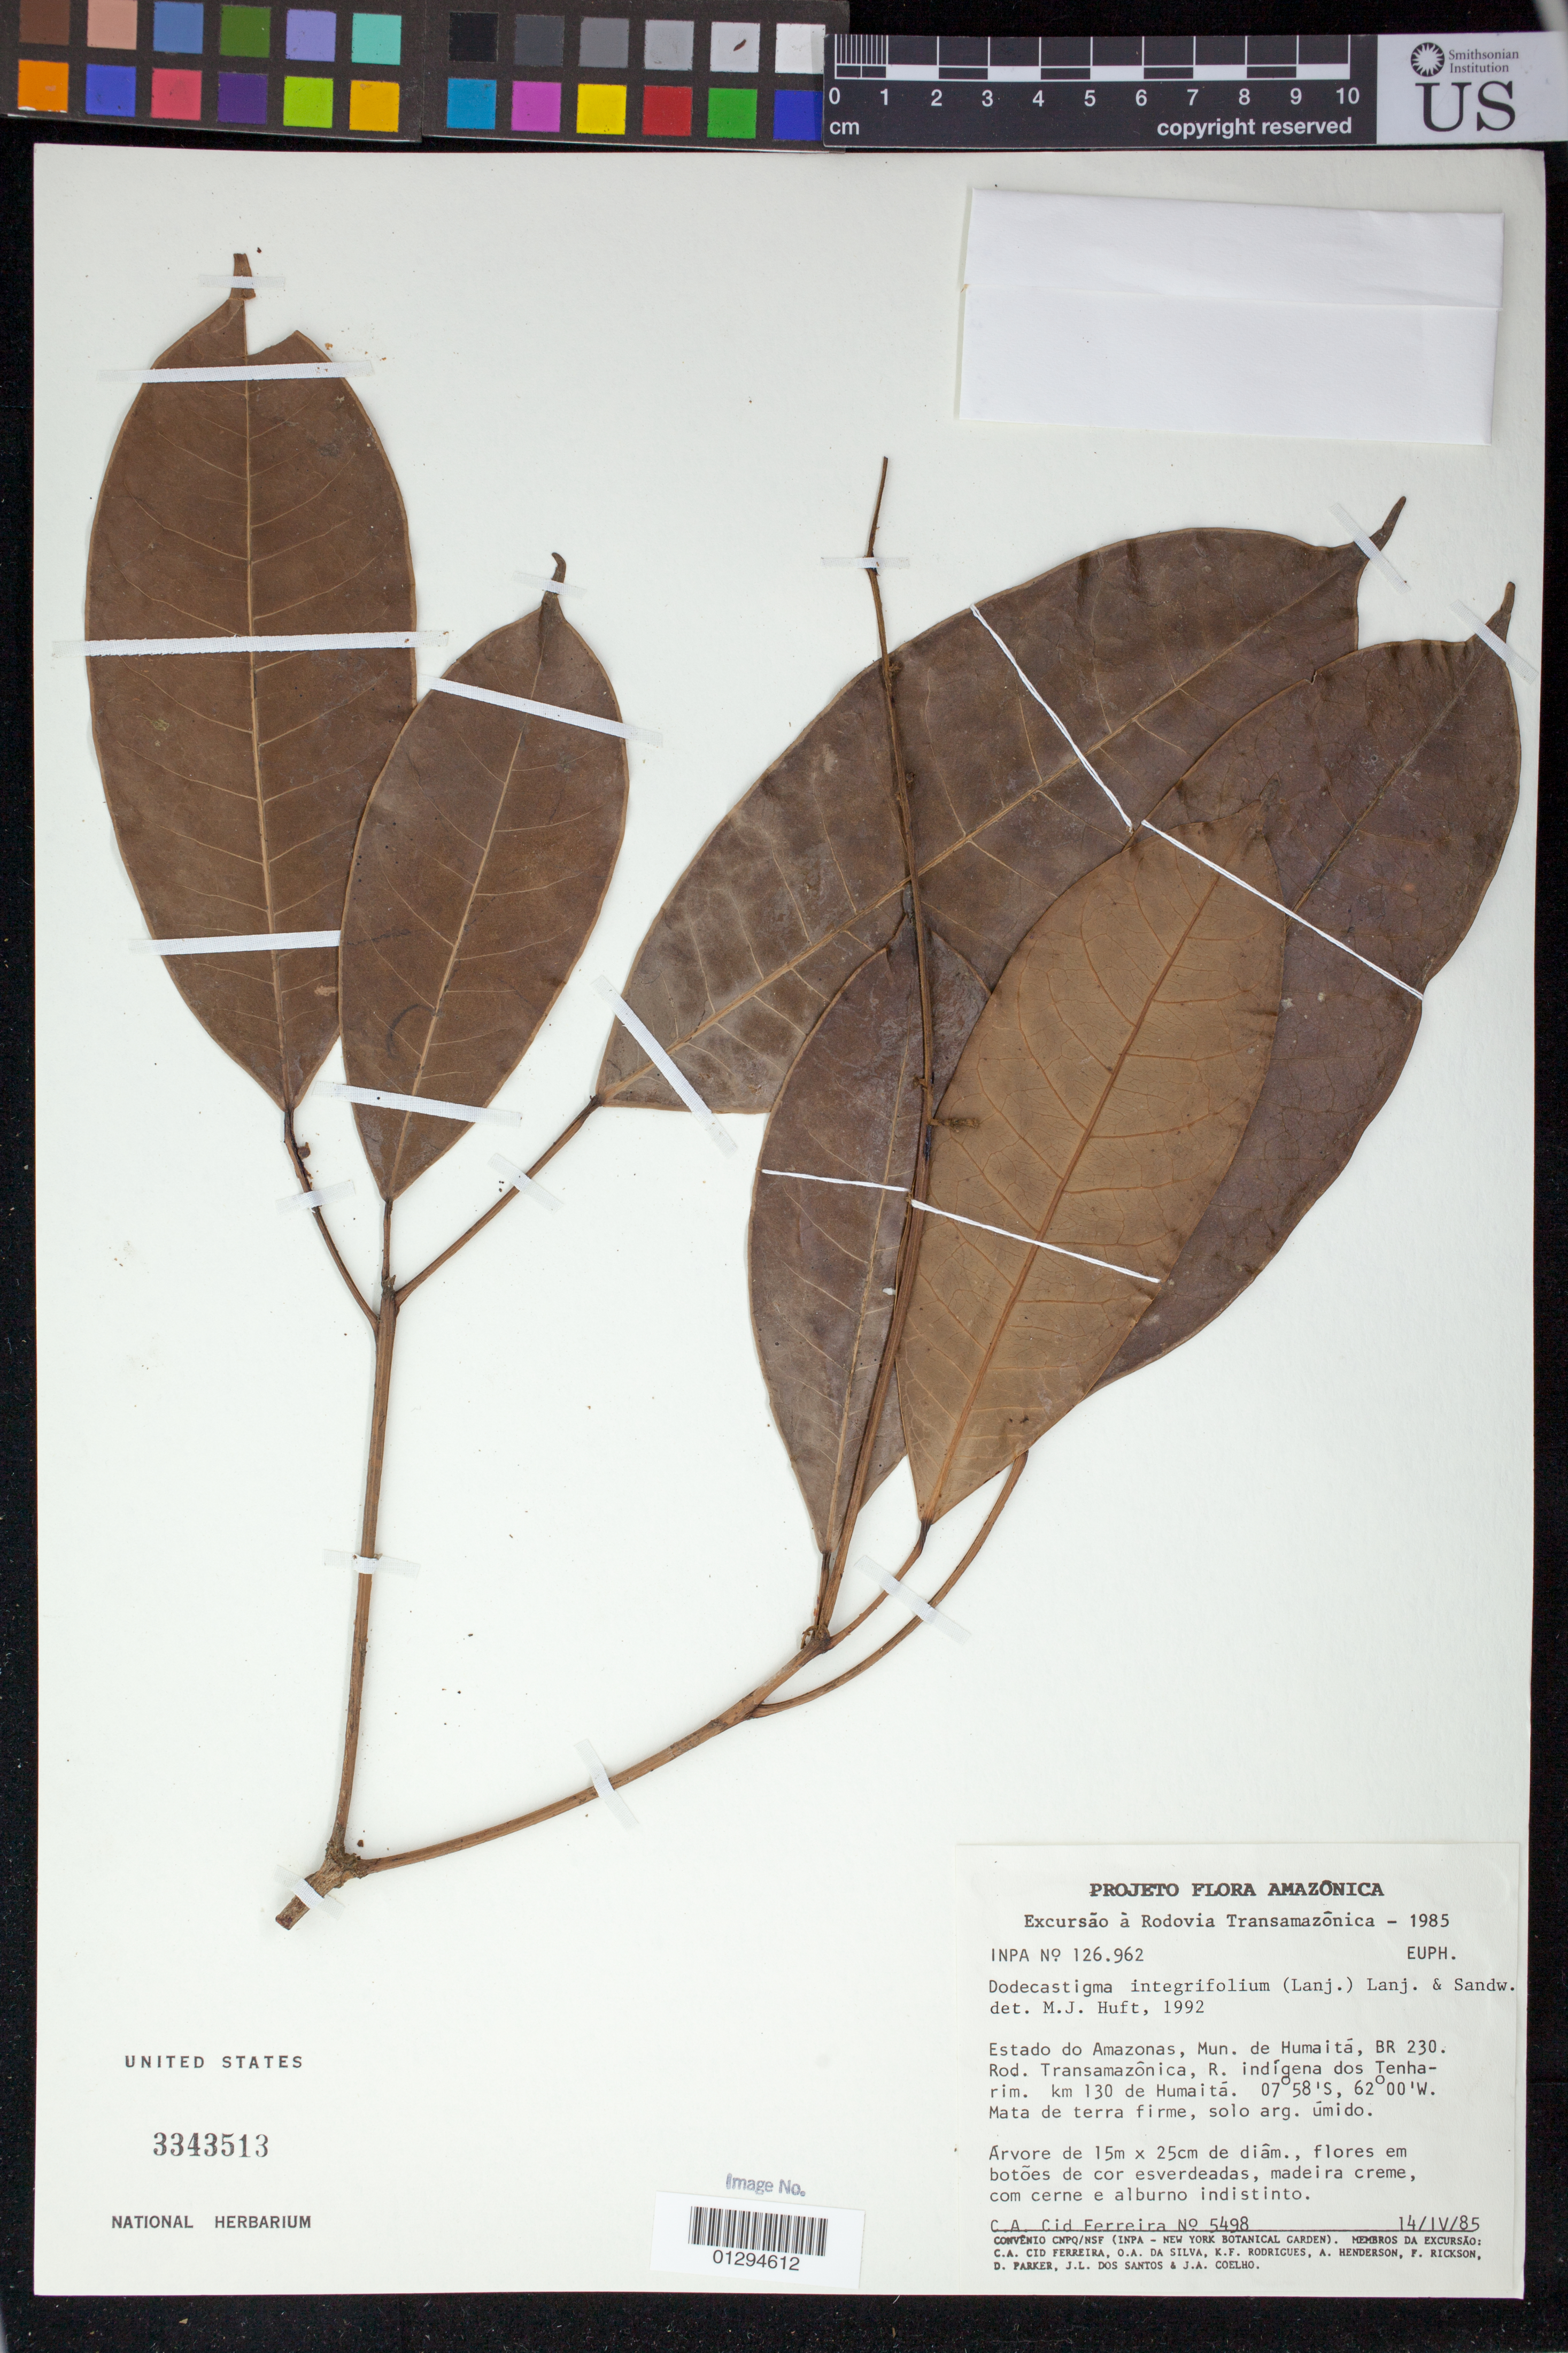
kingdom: Plantae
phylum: Tracheophyta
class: Magnoliopsida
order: Malpighiales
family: Euphorbiaceae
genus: Dodecastigma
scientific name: Dodecastigma integrifolium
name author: (Lanj.) Lanj. & Sandwith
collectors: C. A. Cid Ferreira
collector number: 5498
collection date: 1985-04-14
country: Brazil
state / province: Amazonas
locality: Mun. de Humaita, BR 230. Rod. Transamazonica, R. indigena dos Tenharim. km 130 de Humaita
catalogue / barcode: US 3343513